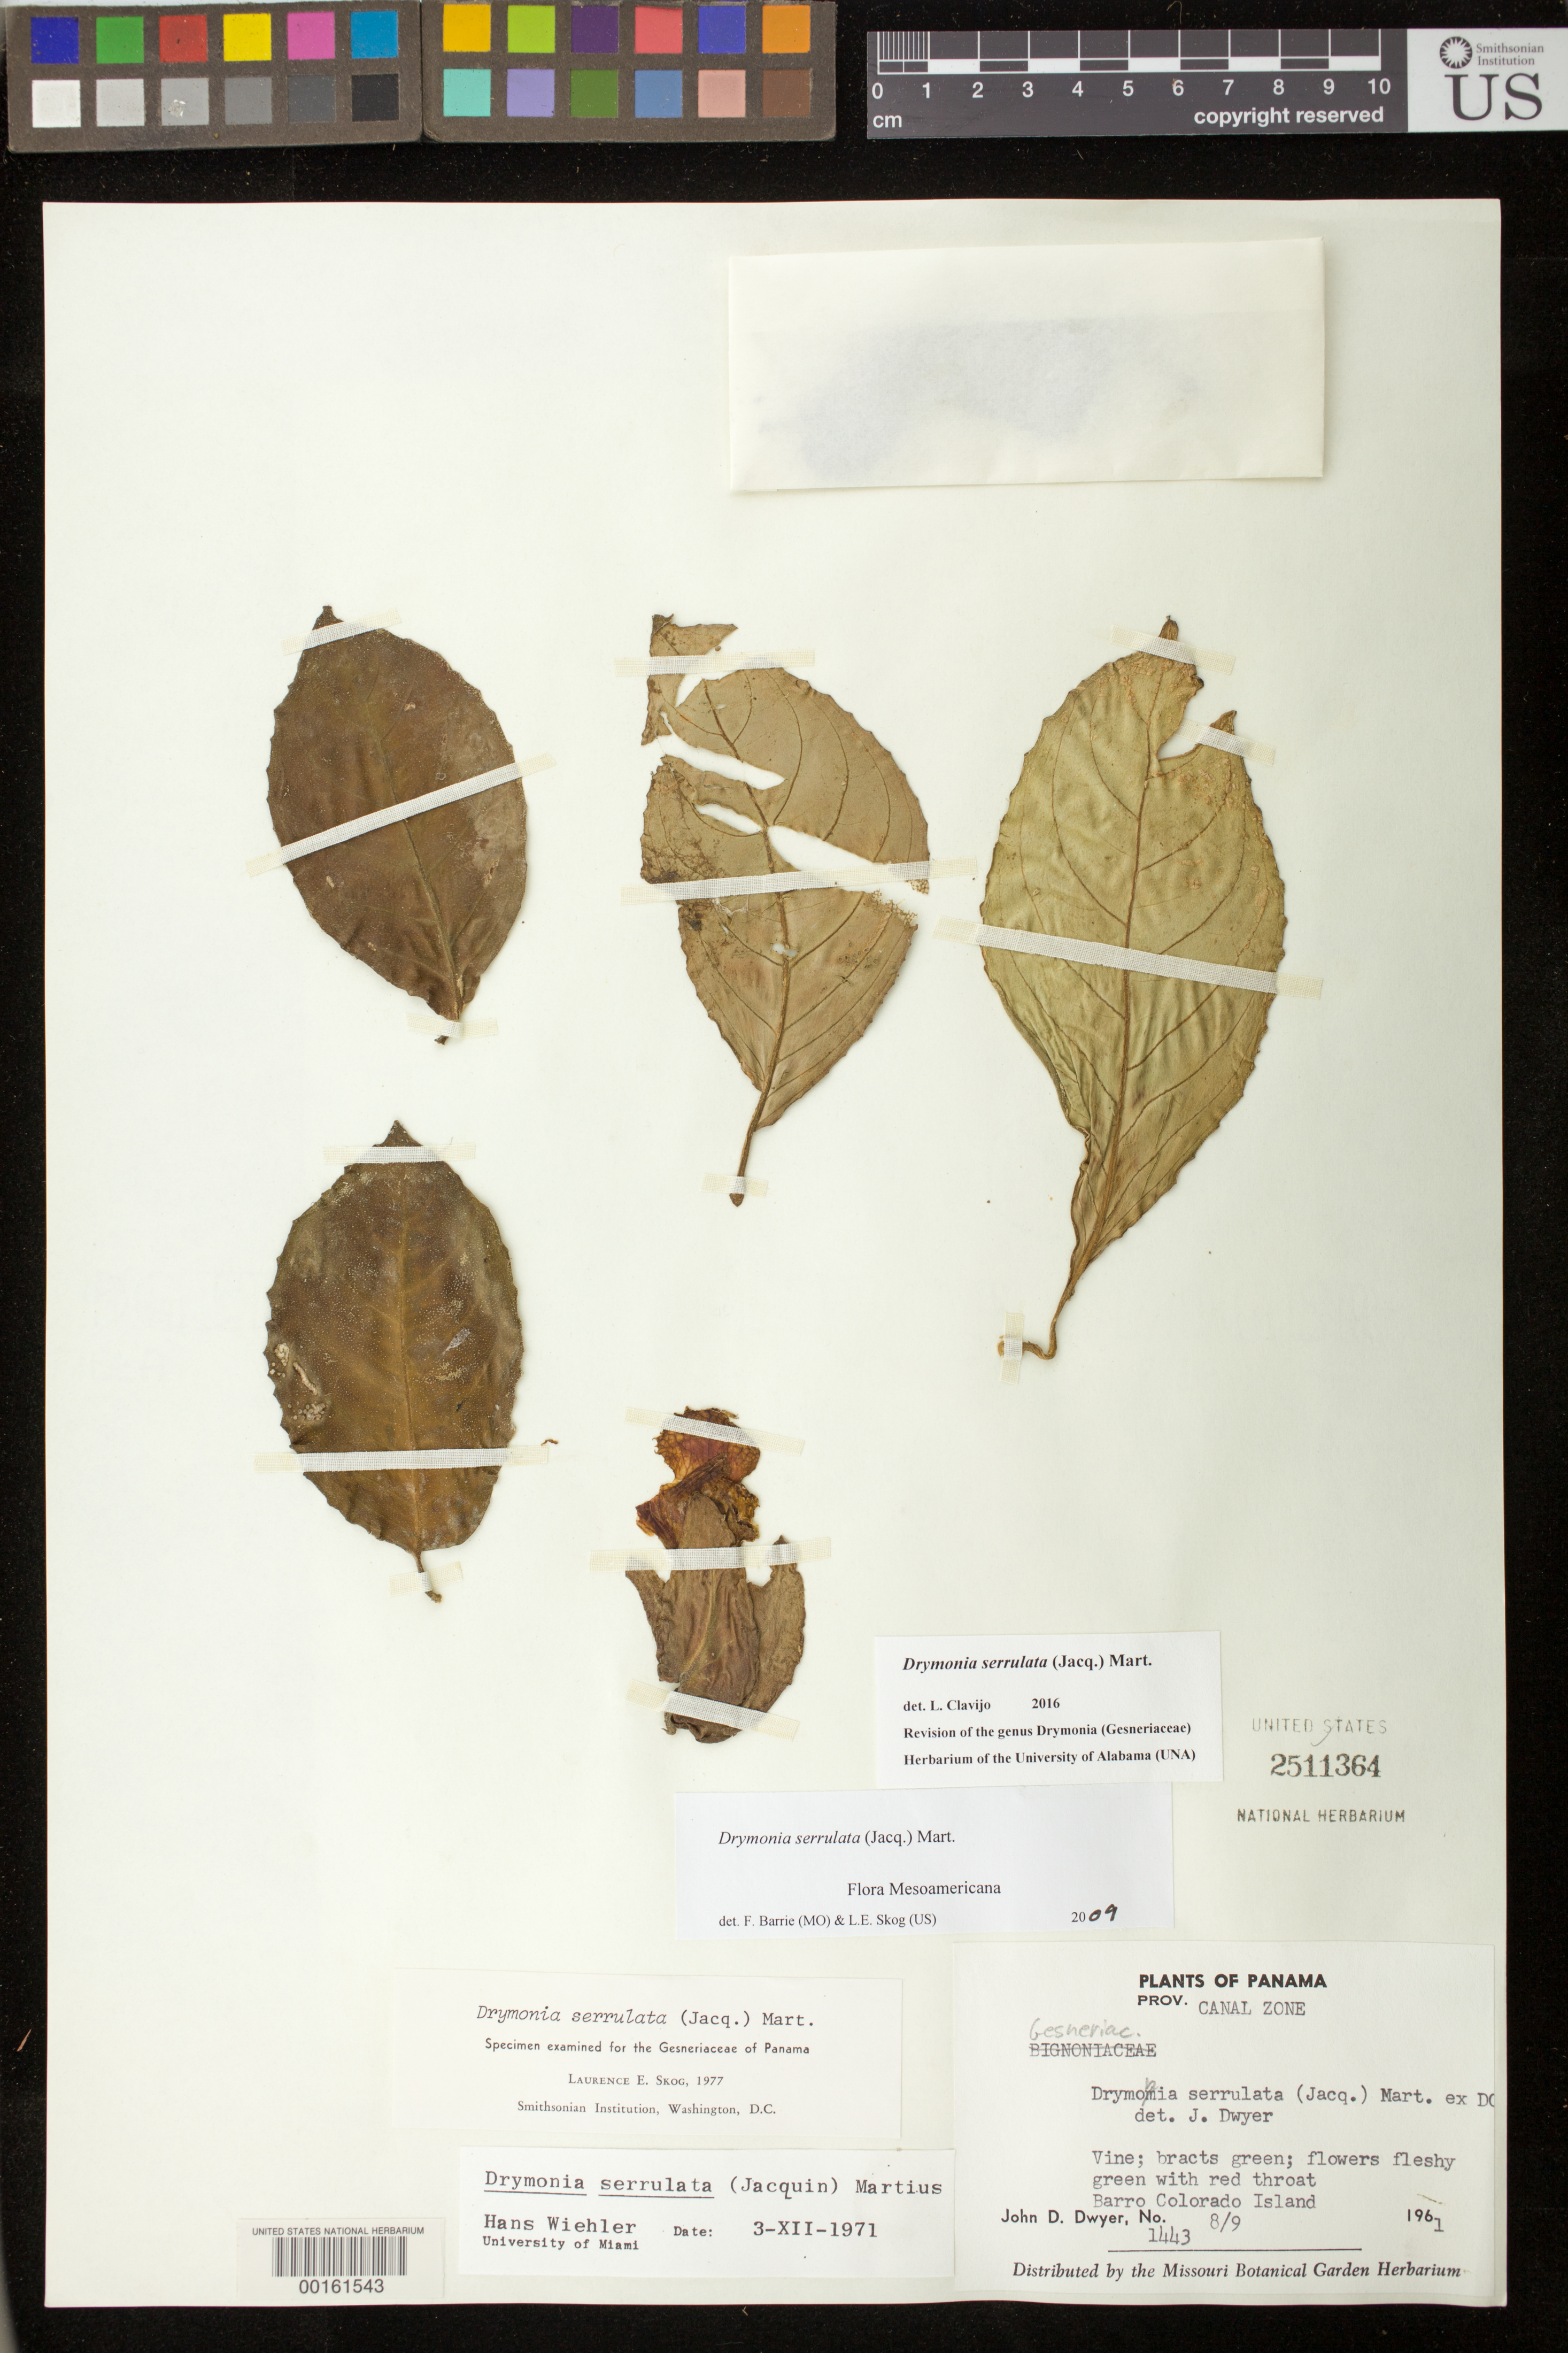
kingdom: Plantae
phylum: Tracheophyta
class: Magnoliopsida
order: Lamiales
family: Gesneriaceae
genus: Drymonia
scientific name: Drymonia serrulata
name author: (Jacq.) Mart.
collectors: J. D. Dwyer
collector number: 1443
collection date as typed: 1961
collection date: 1961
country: Panama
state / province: Panamá Oeste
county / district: Canal Zone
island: Barro Colorado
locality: Barro Colorado Island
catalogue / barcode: US 2511364